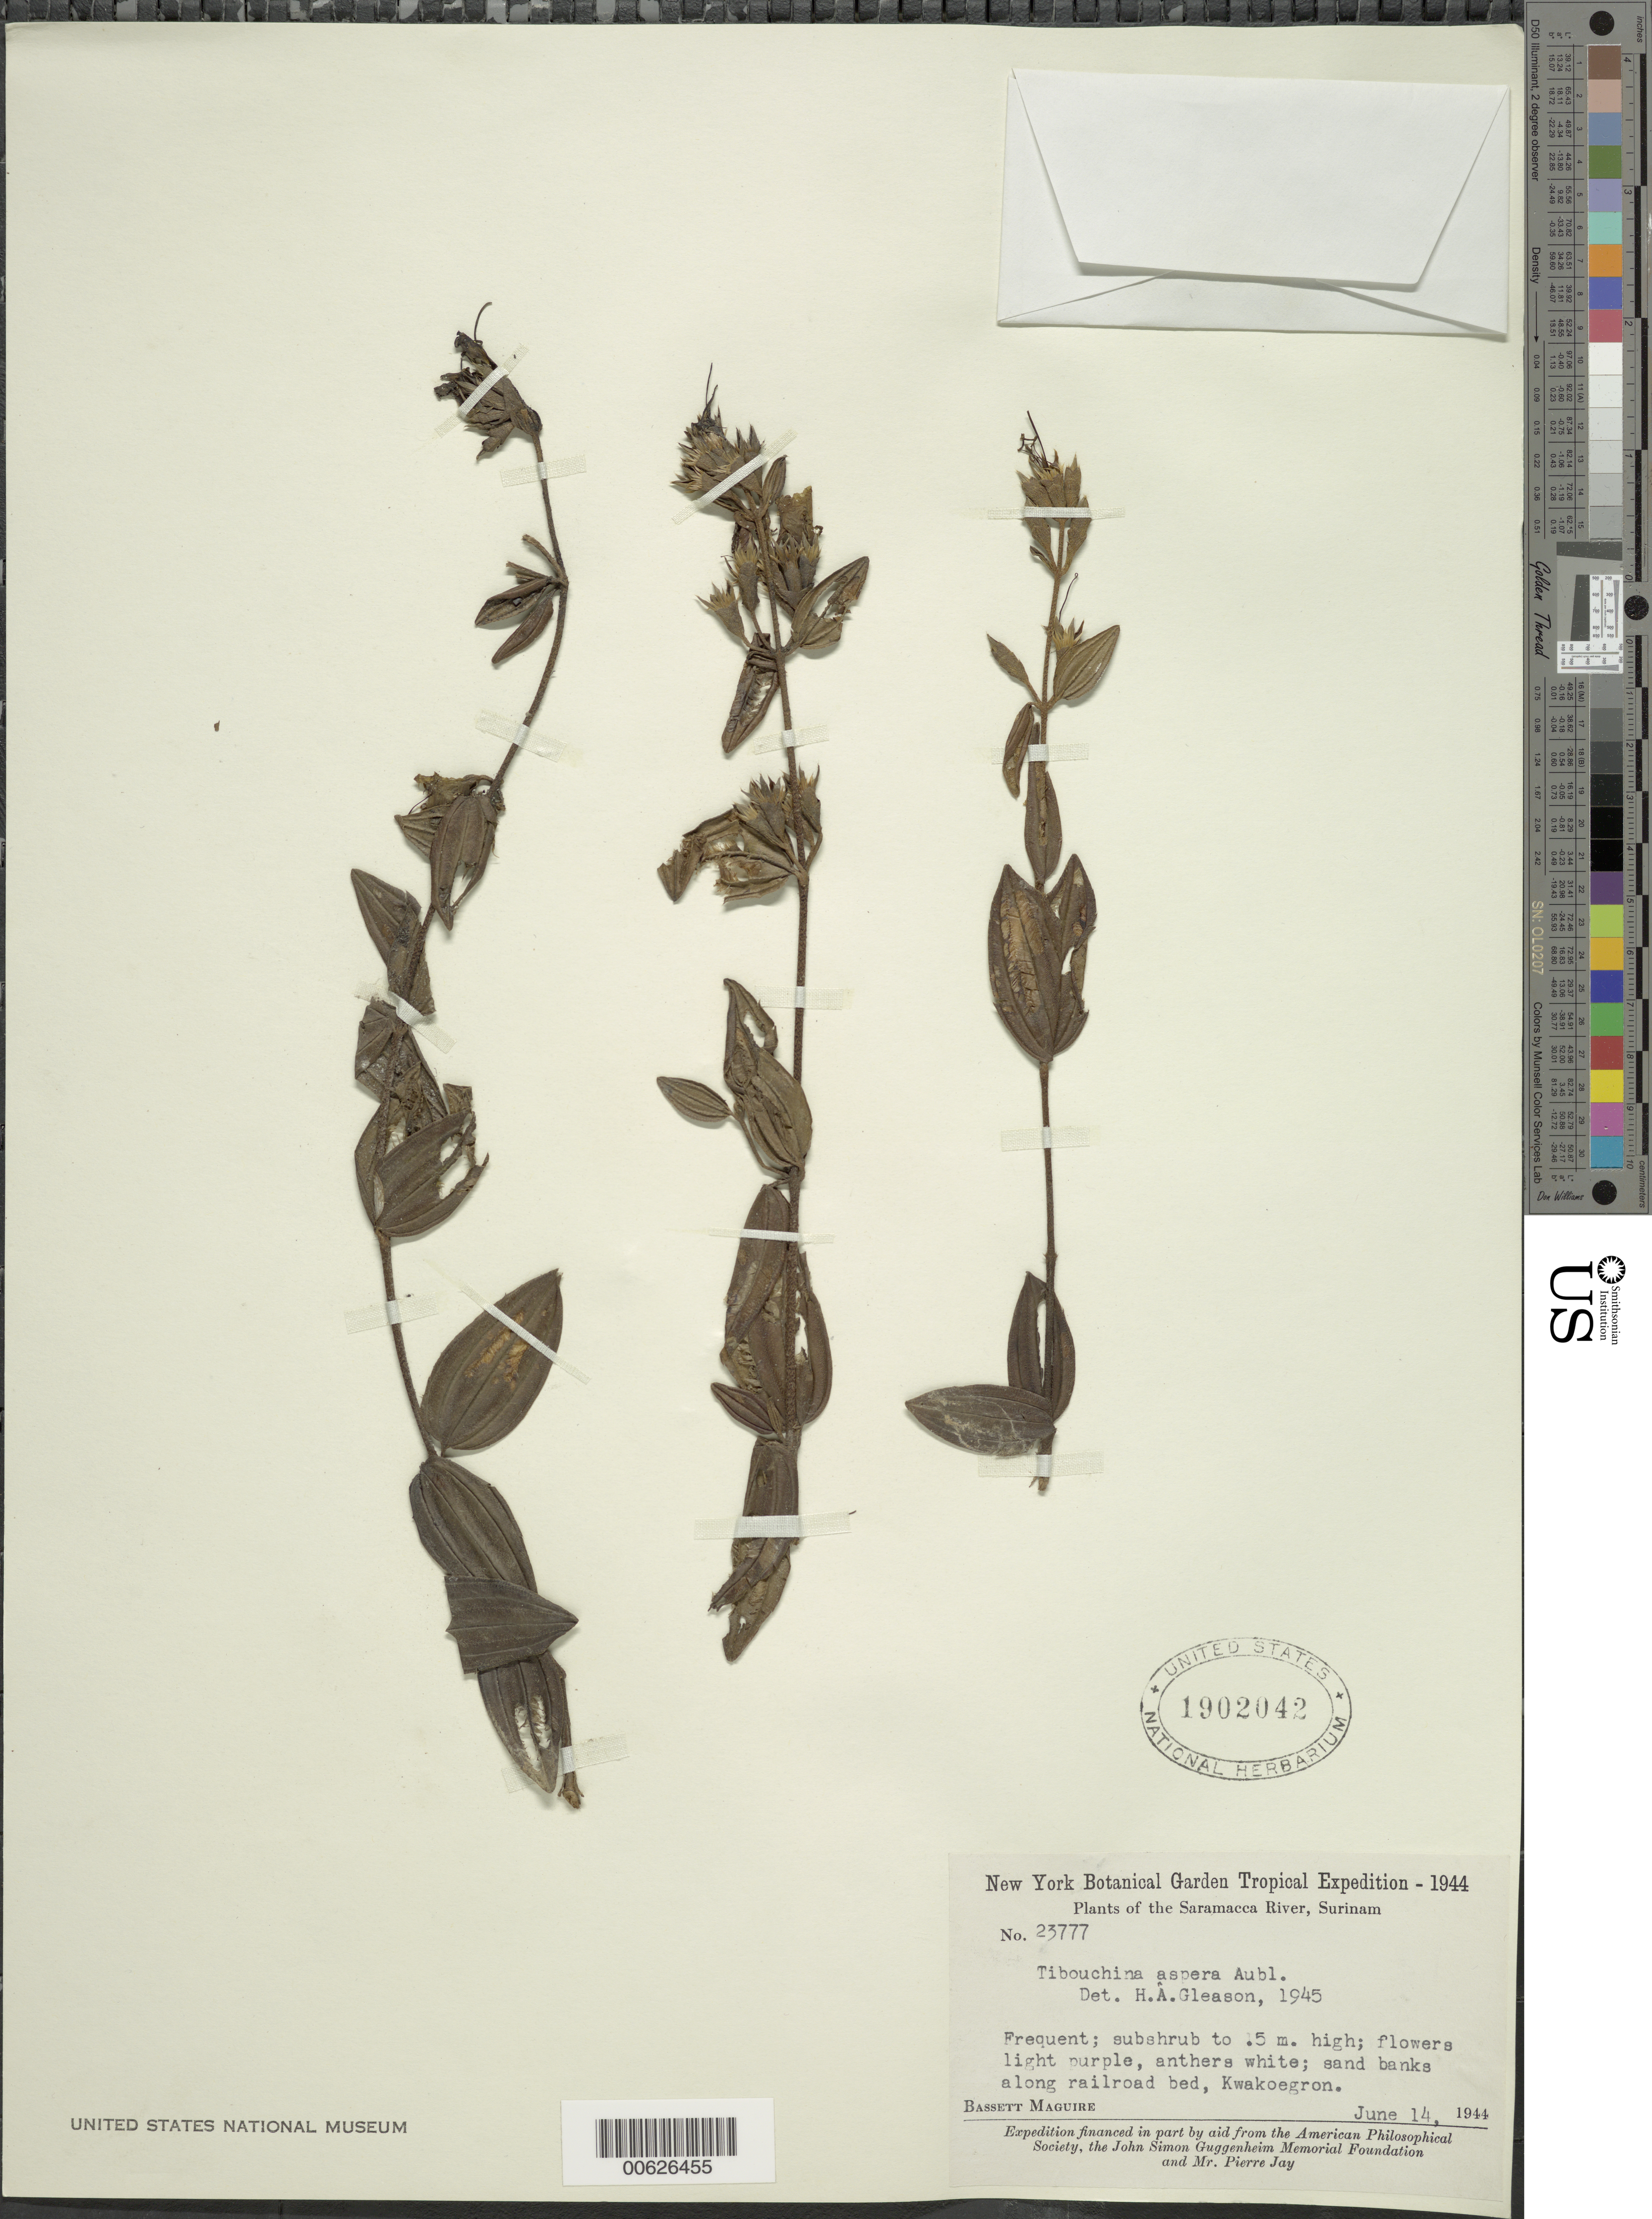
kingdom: Plantae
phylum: Tracheophyta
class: Magnoliopsida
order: Myrtales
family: Melastomataceae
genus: Tibouchina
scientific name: Tibouchina aspera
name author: Aubl.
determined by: Gleason, H. A.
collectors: B. Maguire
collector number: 23777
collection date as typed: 14-Jun-44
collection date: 1944-06-14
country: Suriname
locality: Saramacca River, Kwakoegron vic.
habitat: Sand banks along railroad bed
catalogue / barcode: US 1902042